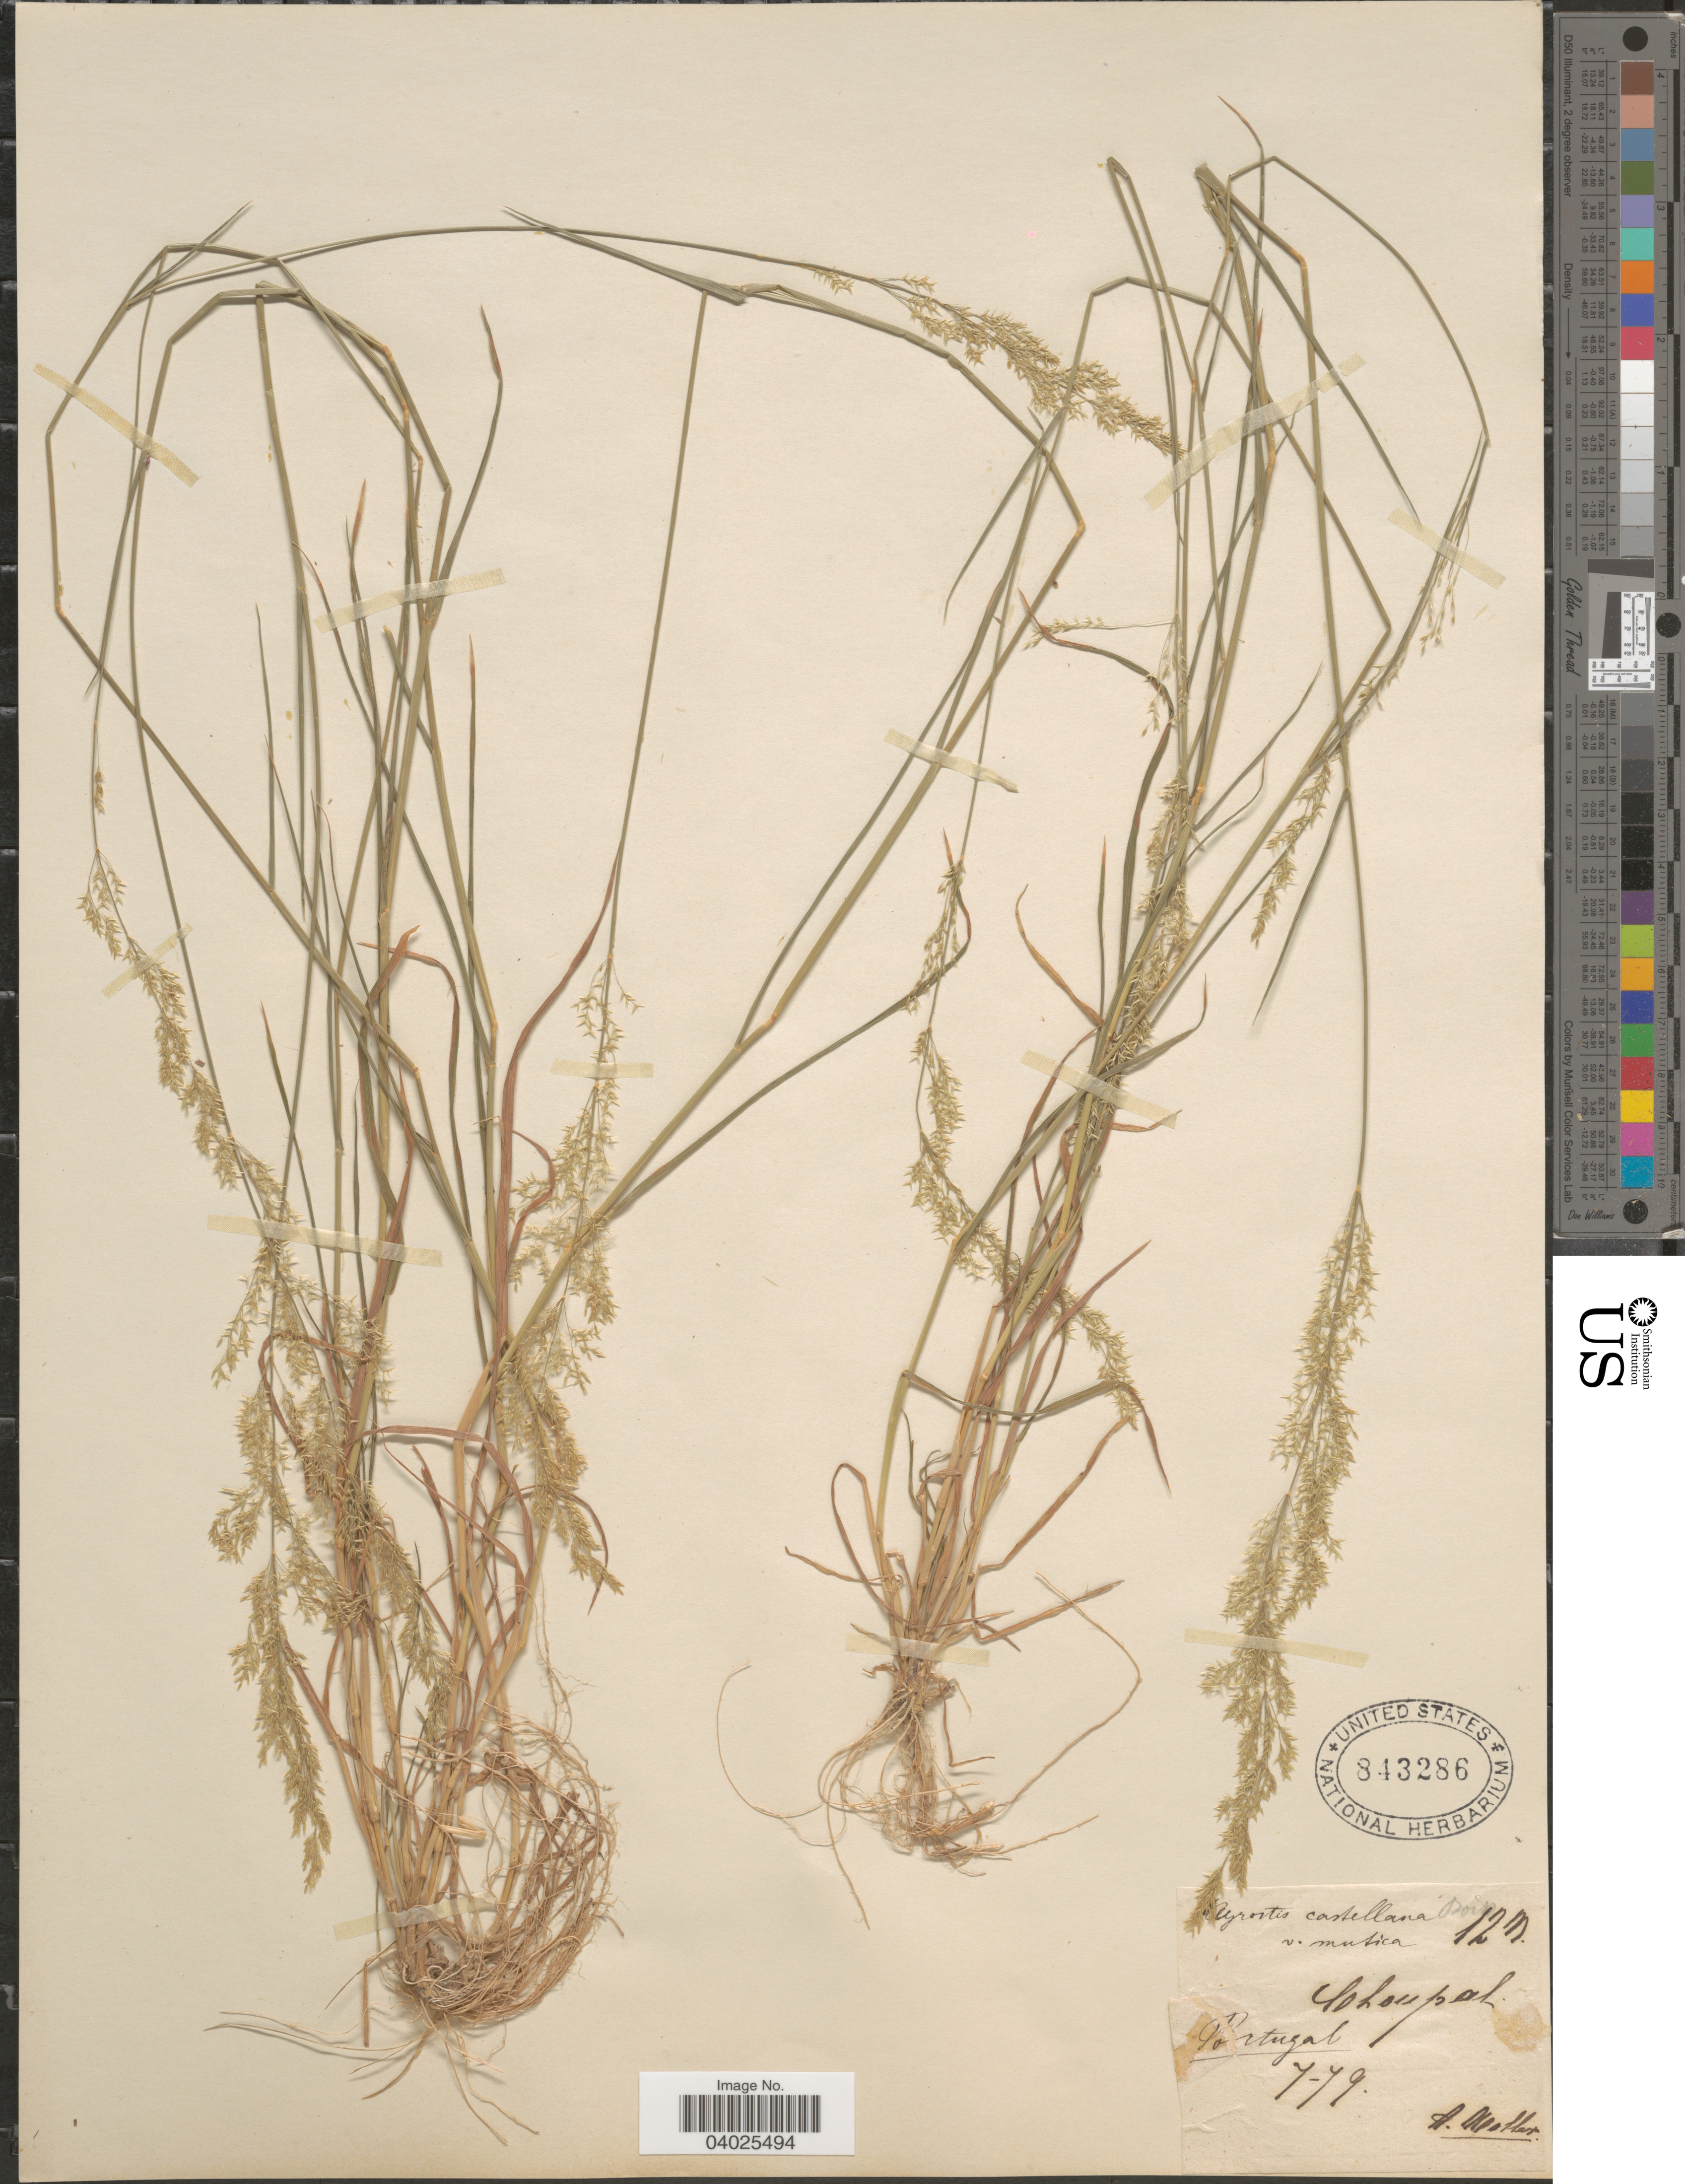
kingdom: Plantae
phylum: Tracheophyta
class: Liliopsida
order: Poales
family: Poaceae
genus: Agrostis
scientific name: Agrostis castellana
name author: Boiss. & Reut.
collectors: A. Moller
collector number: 12N*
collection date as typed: Transcribed d/m/y: /7/79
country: Portugal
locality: Choupal.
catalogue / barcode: US 843286